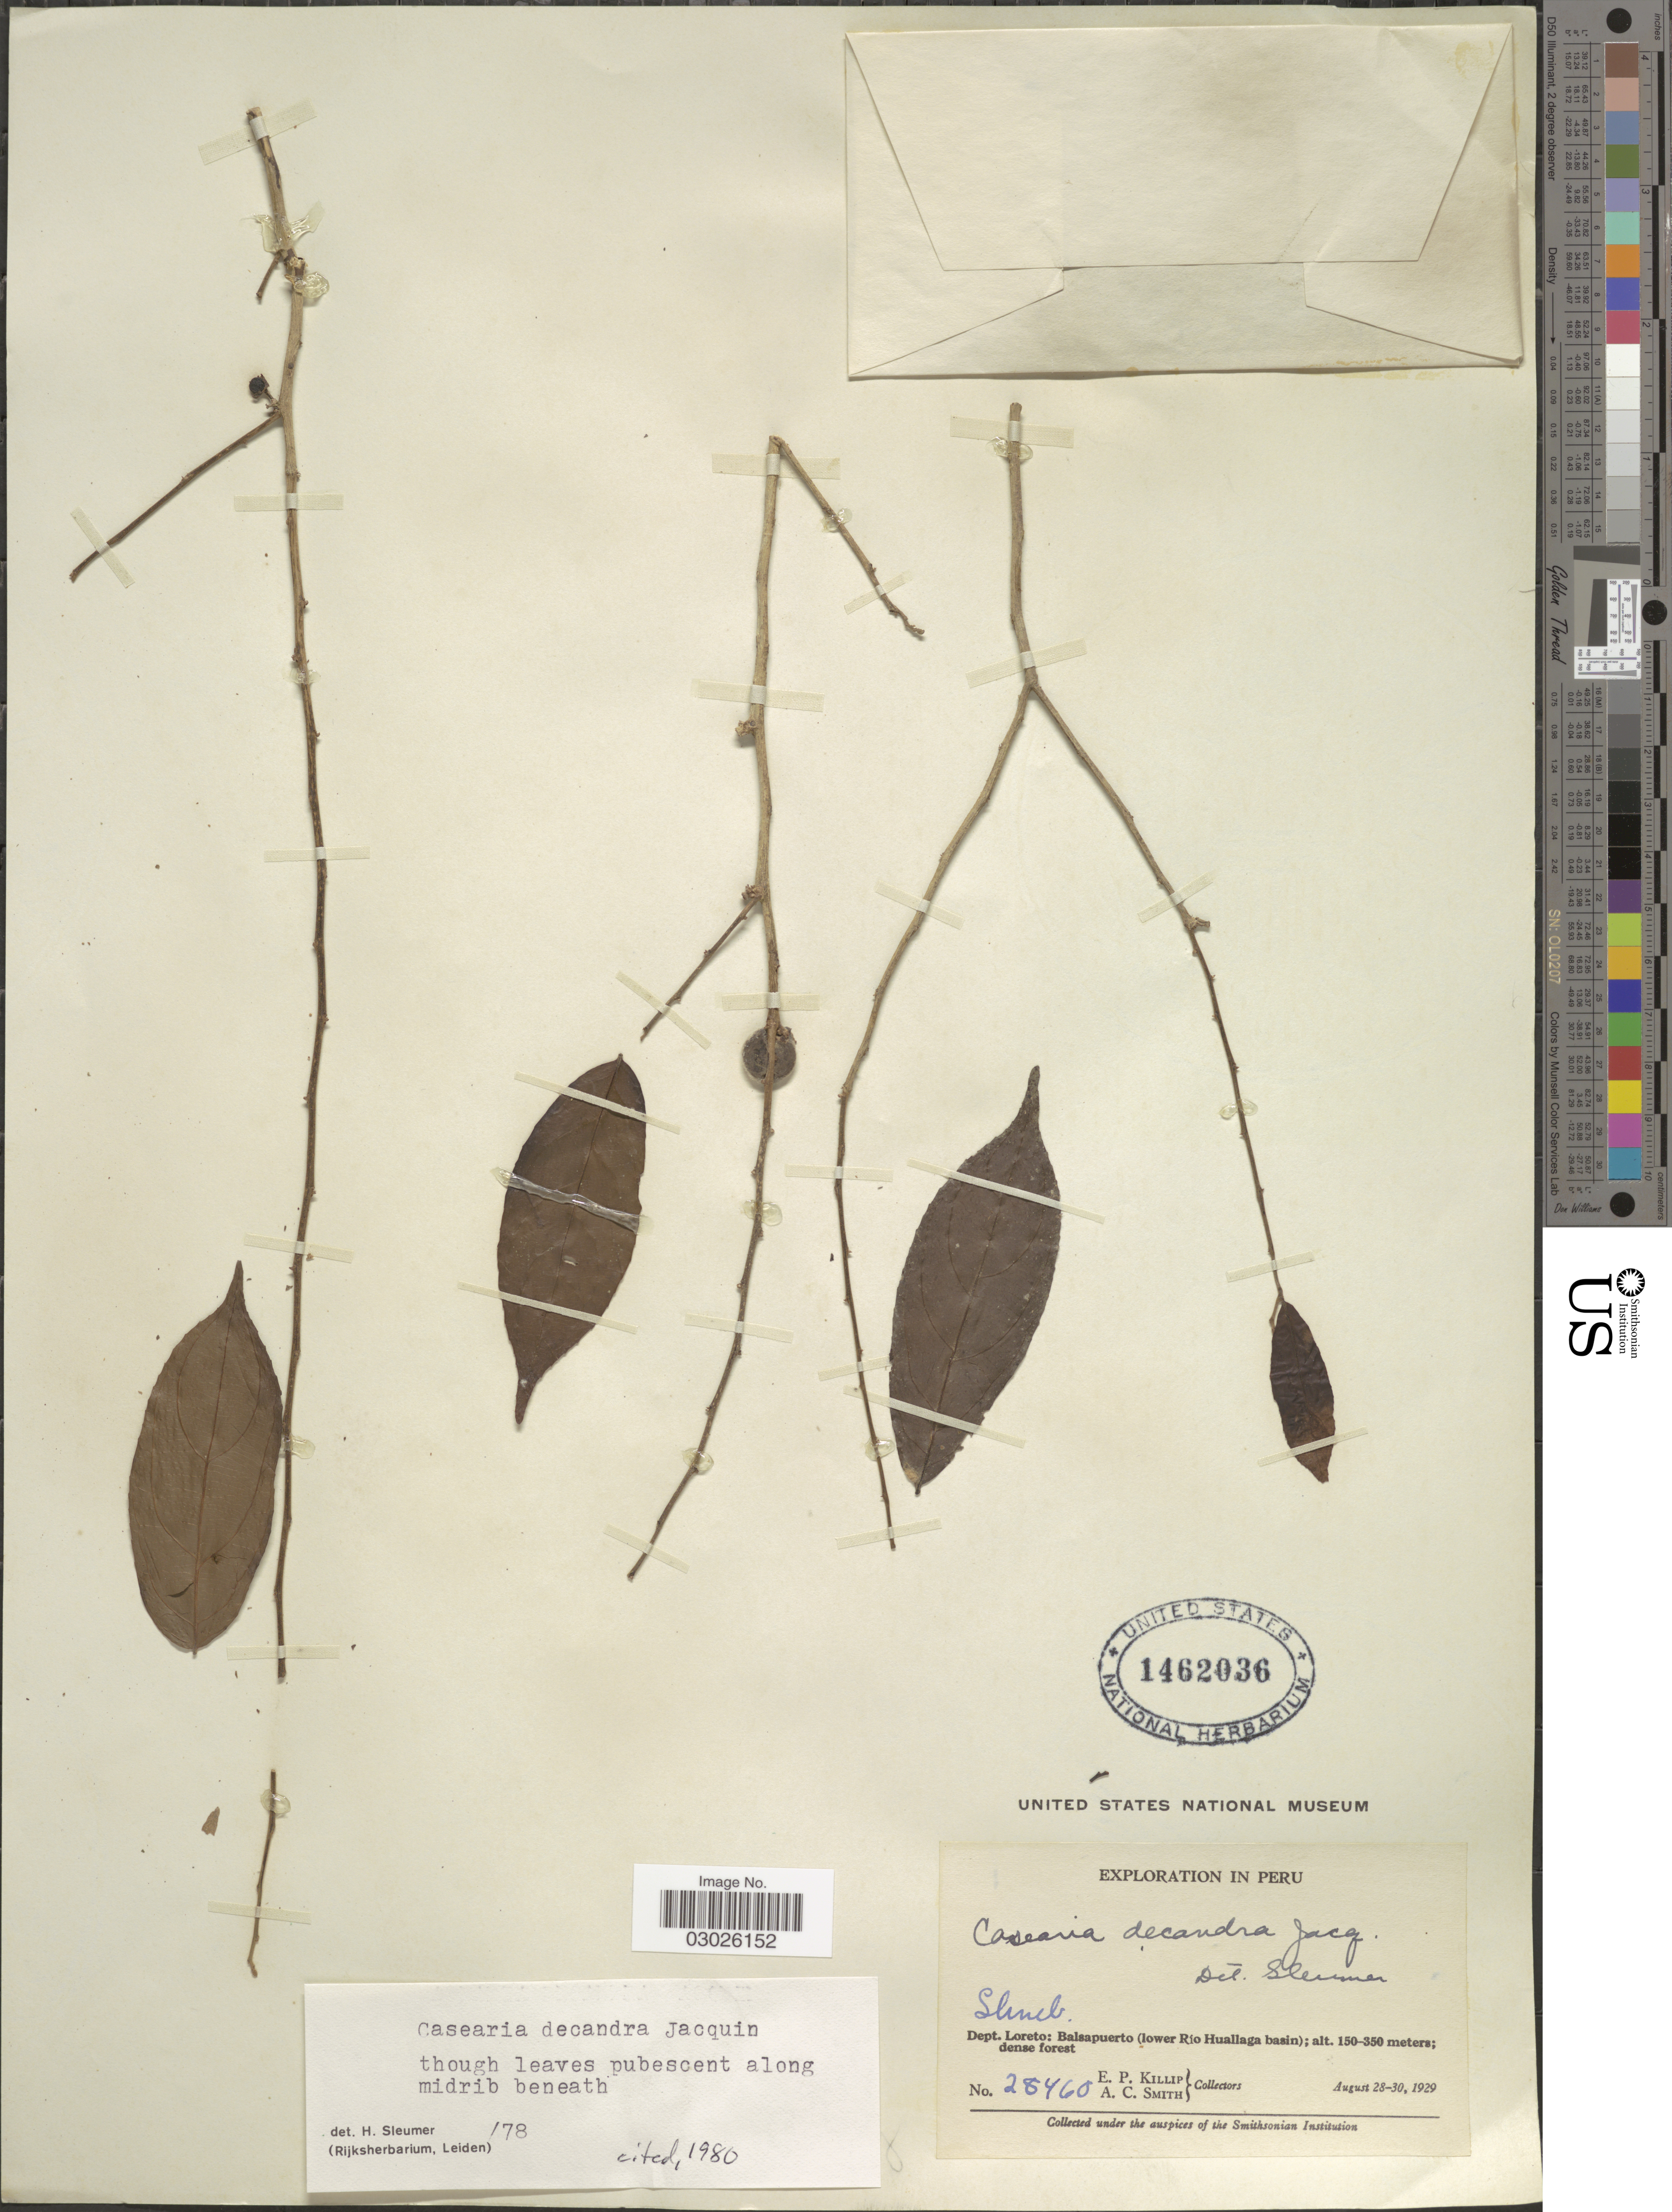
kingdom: Plantae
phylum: Tracheophyta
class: Magnoliopsida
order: Malpighiales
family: Salicaceae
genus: Casearia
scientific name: Casearia decandra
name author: Jacq.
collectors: E. P. Killip & A. C. Smith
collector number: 28460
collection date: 1929-08-28/1929-08-30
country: Peru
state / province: Loreto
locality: Dept. Loreto: Balsapuerto (lower Río Huallaga basin).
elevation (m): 150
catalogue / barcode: US 1462036